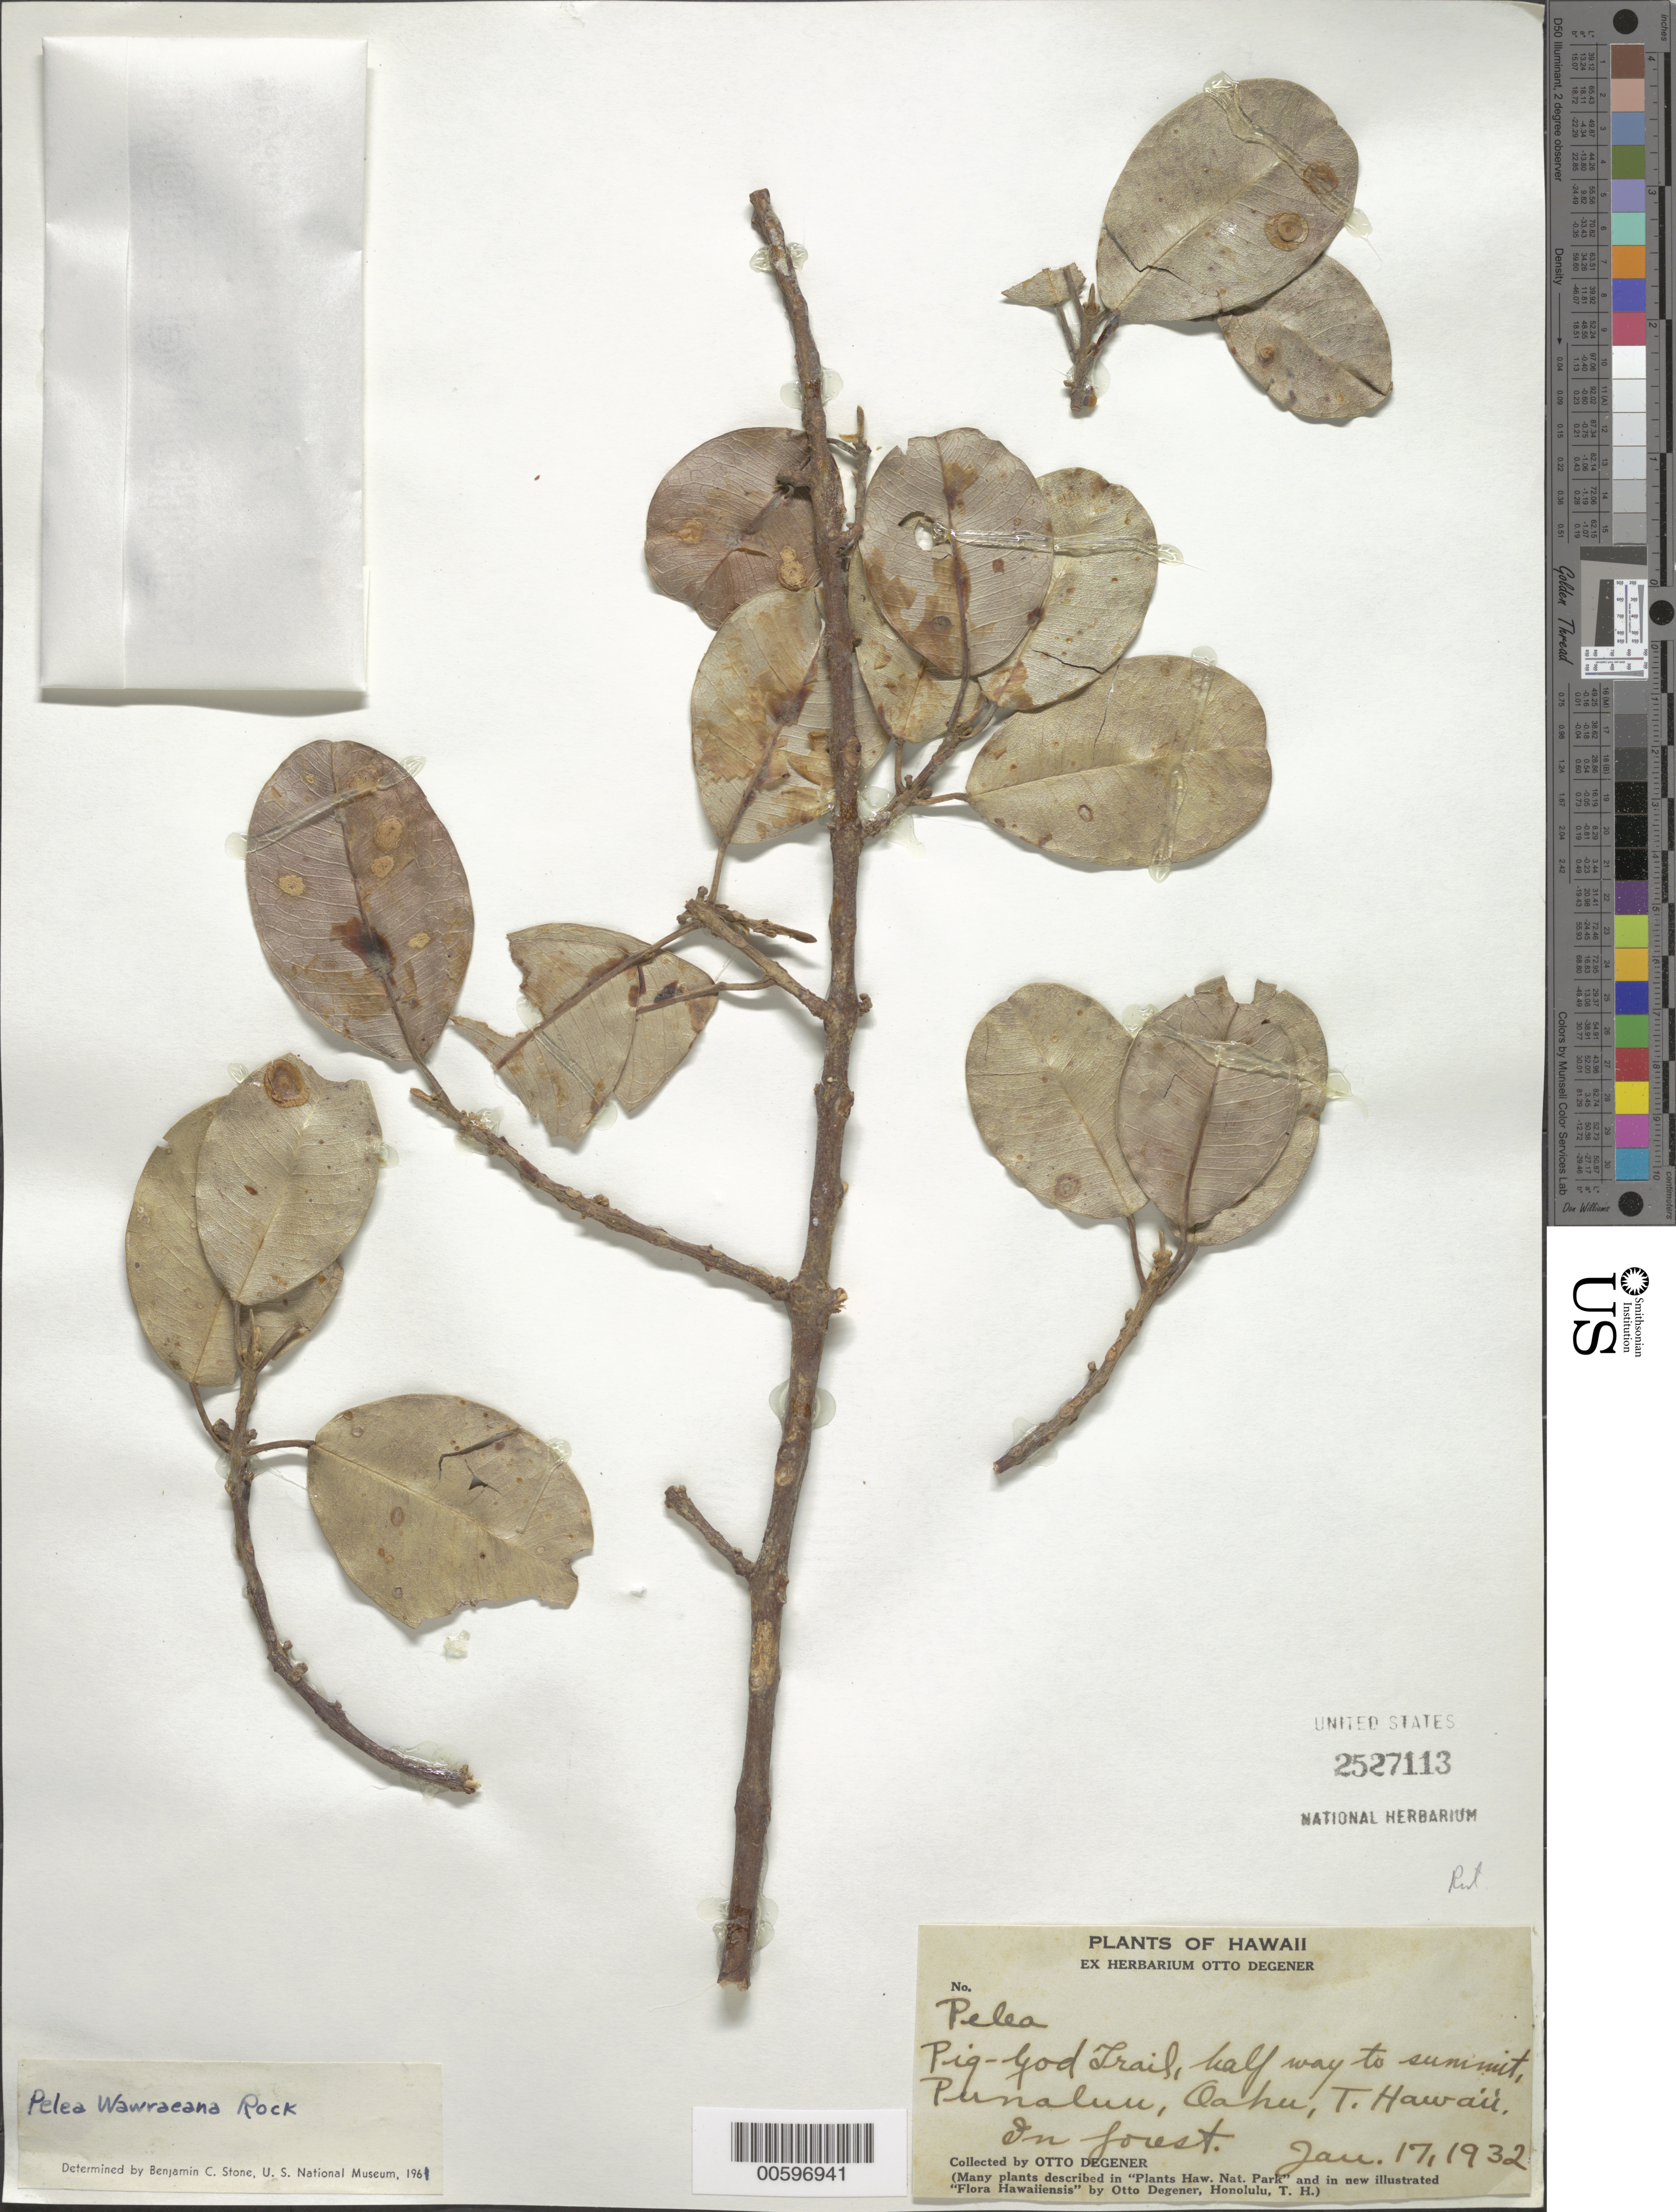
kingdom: Plantae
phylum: Tracheophyta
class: Magnoliopsida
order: Sapindales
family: Rutaceae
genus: Melicope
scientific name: Melicope wawraeana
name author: (H. Lév.) T.G. Hartley & B.C. Stone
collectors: O. Degener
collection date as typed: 17 Jan 1932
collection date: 1932-01-17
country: United States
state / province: Hawaii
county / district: Honolulu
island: Oahu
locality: Pig-God Trail, half way to summit Punaluu.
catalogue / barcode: US 2527113